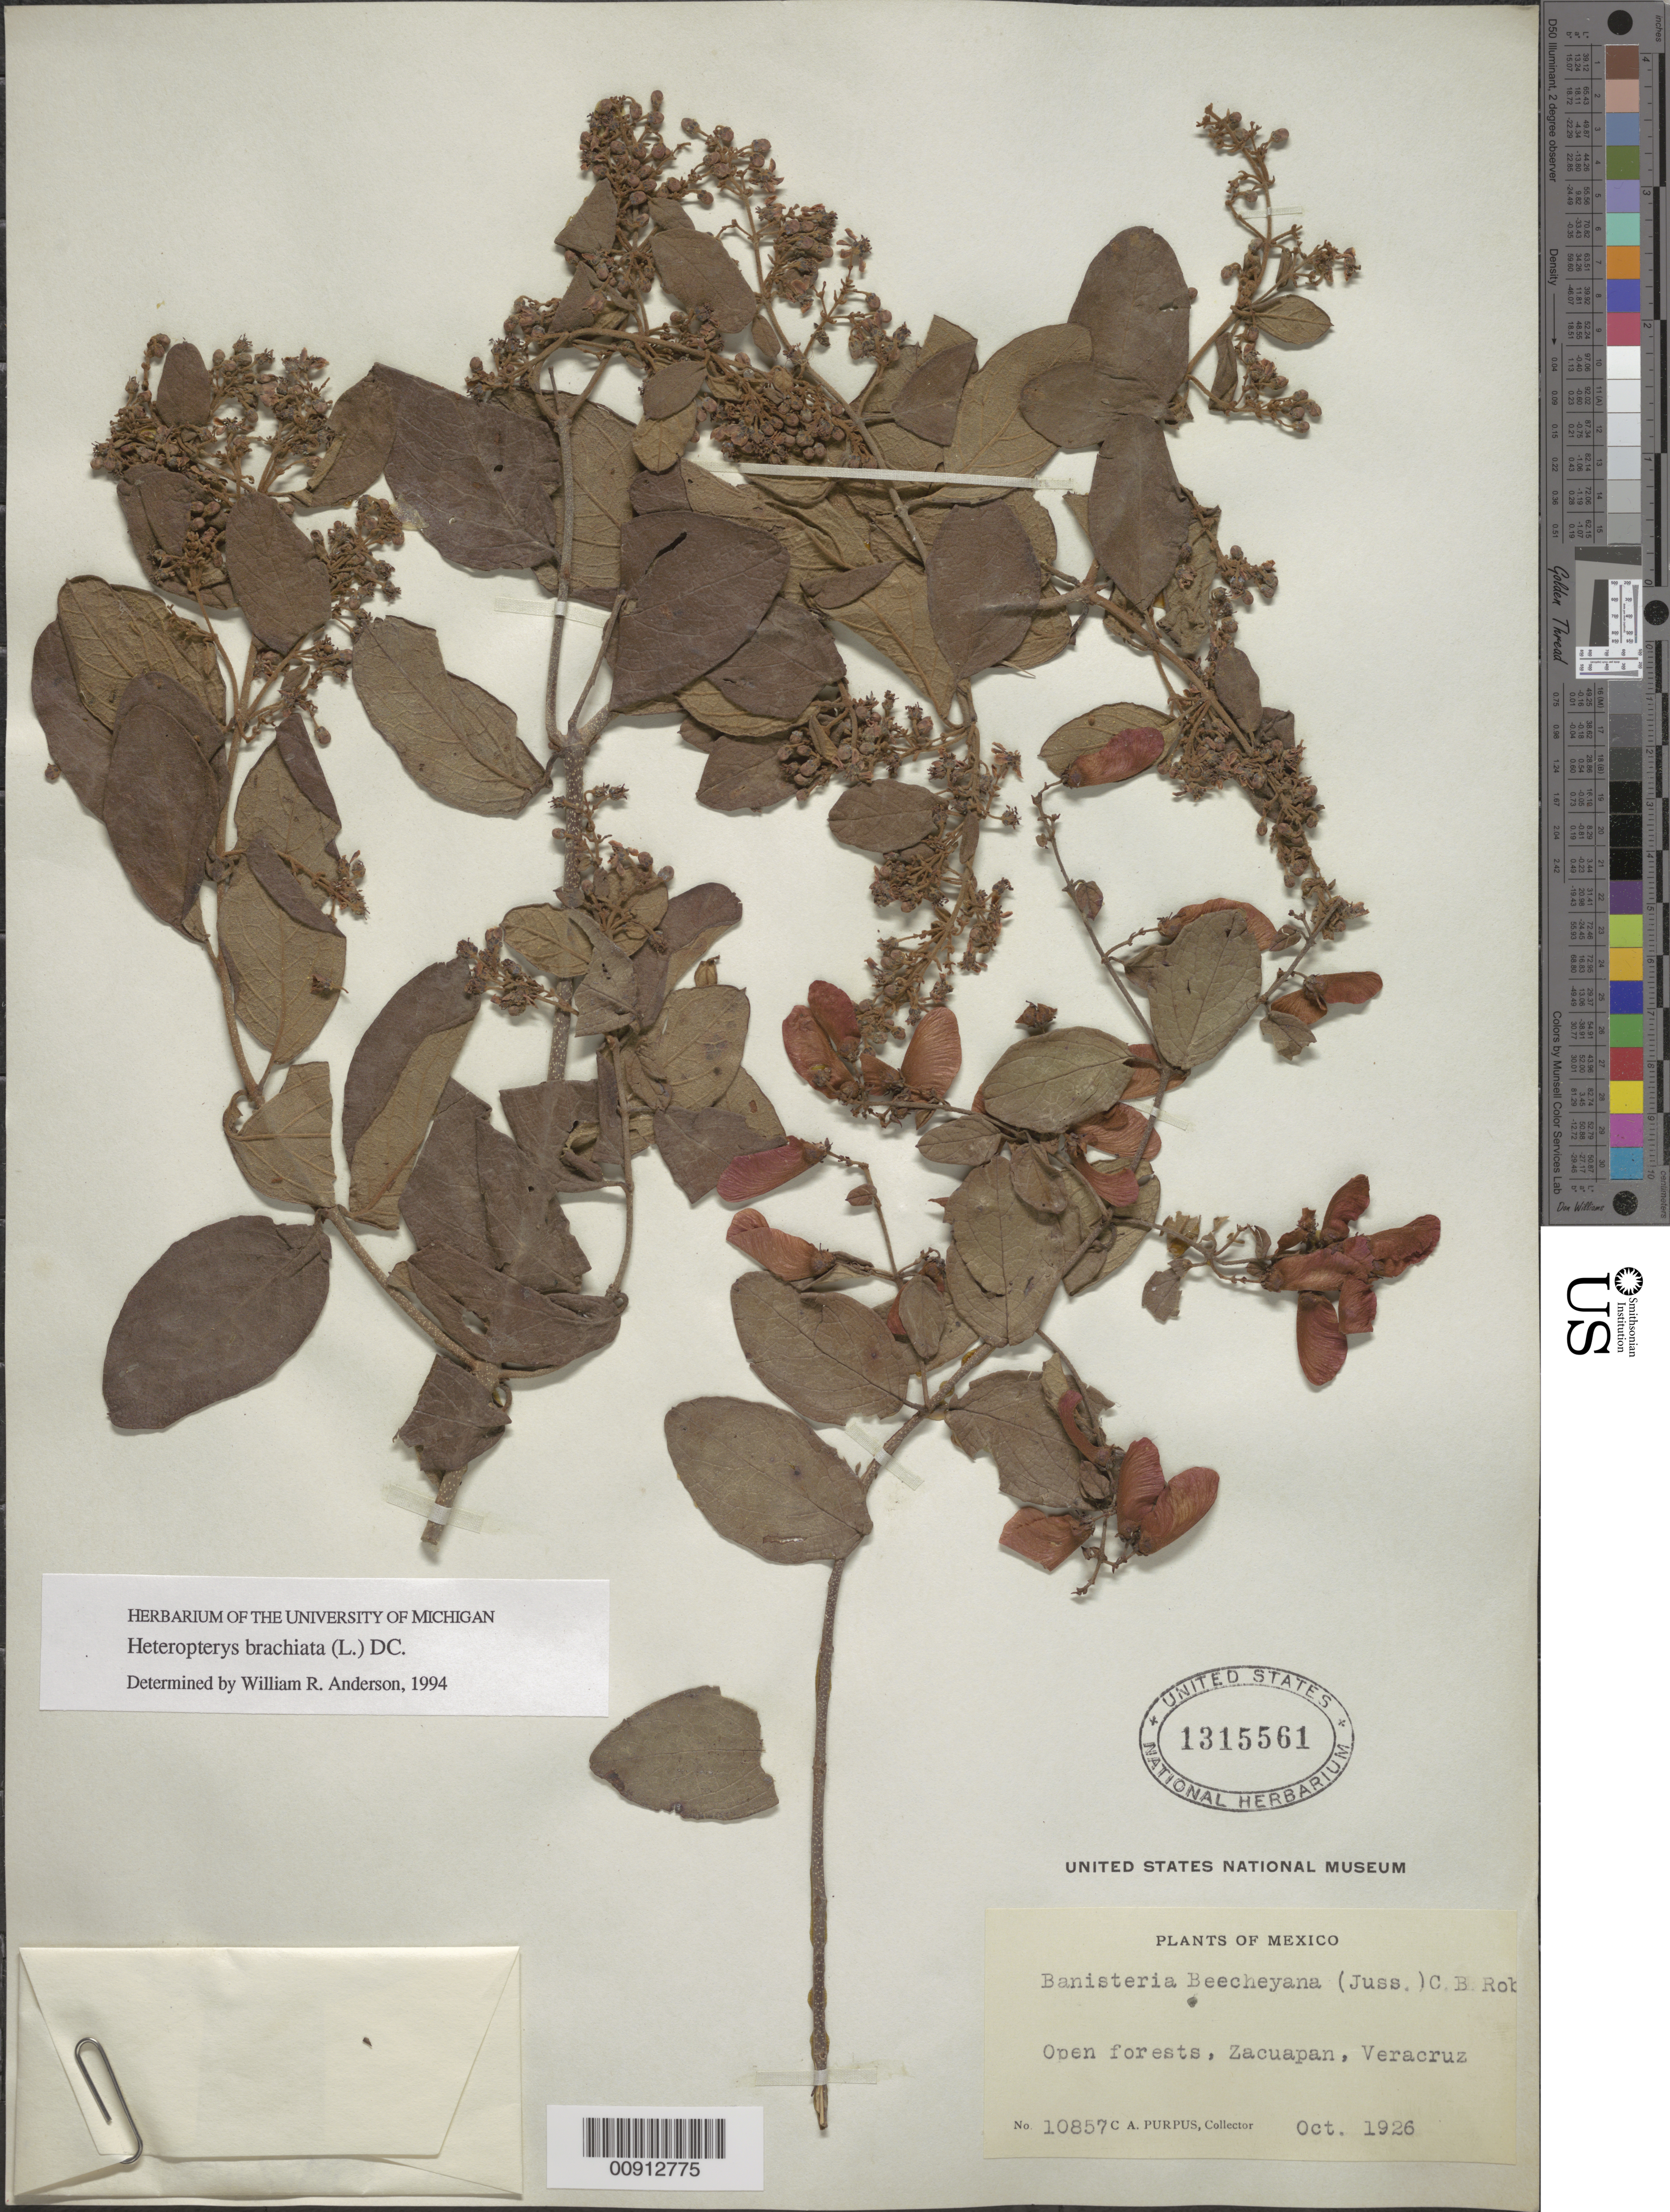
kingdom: Plantae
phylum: Tracheophyta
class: Magnoliopsida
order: Malpighiales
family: Malpighiaceae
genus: Heteropterys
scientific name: Heteropterys brachiata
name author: (L.) DC.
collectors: C. A. Purpus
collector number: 10857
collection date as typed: Oct 1926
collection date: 1926-10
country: Mexico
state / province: Veracruz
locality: Zacuapan, Veracruz.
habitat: Open forests.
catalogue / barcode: US 1315561